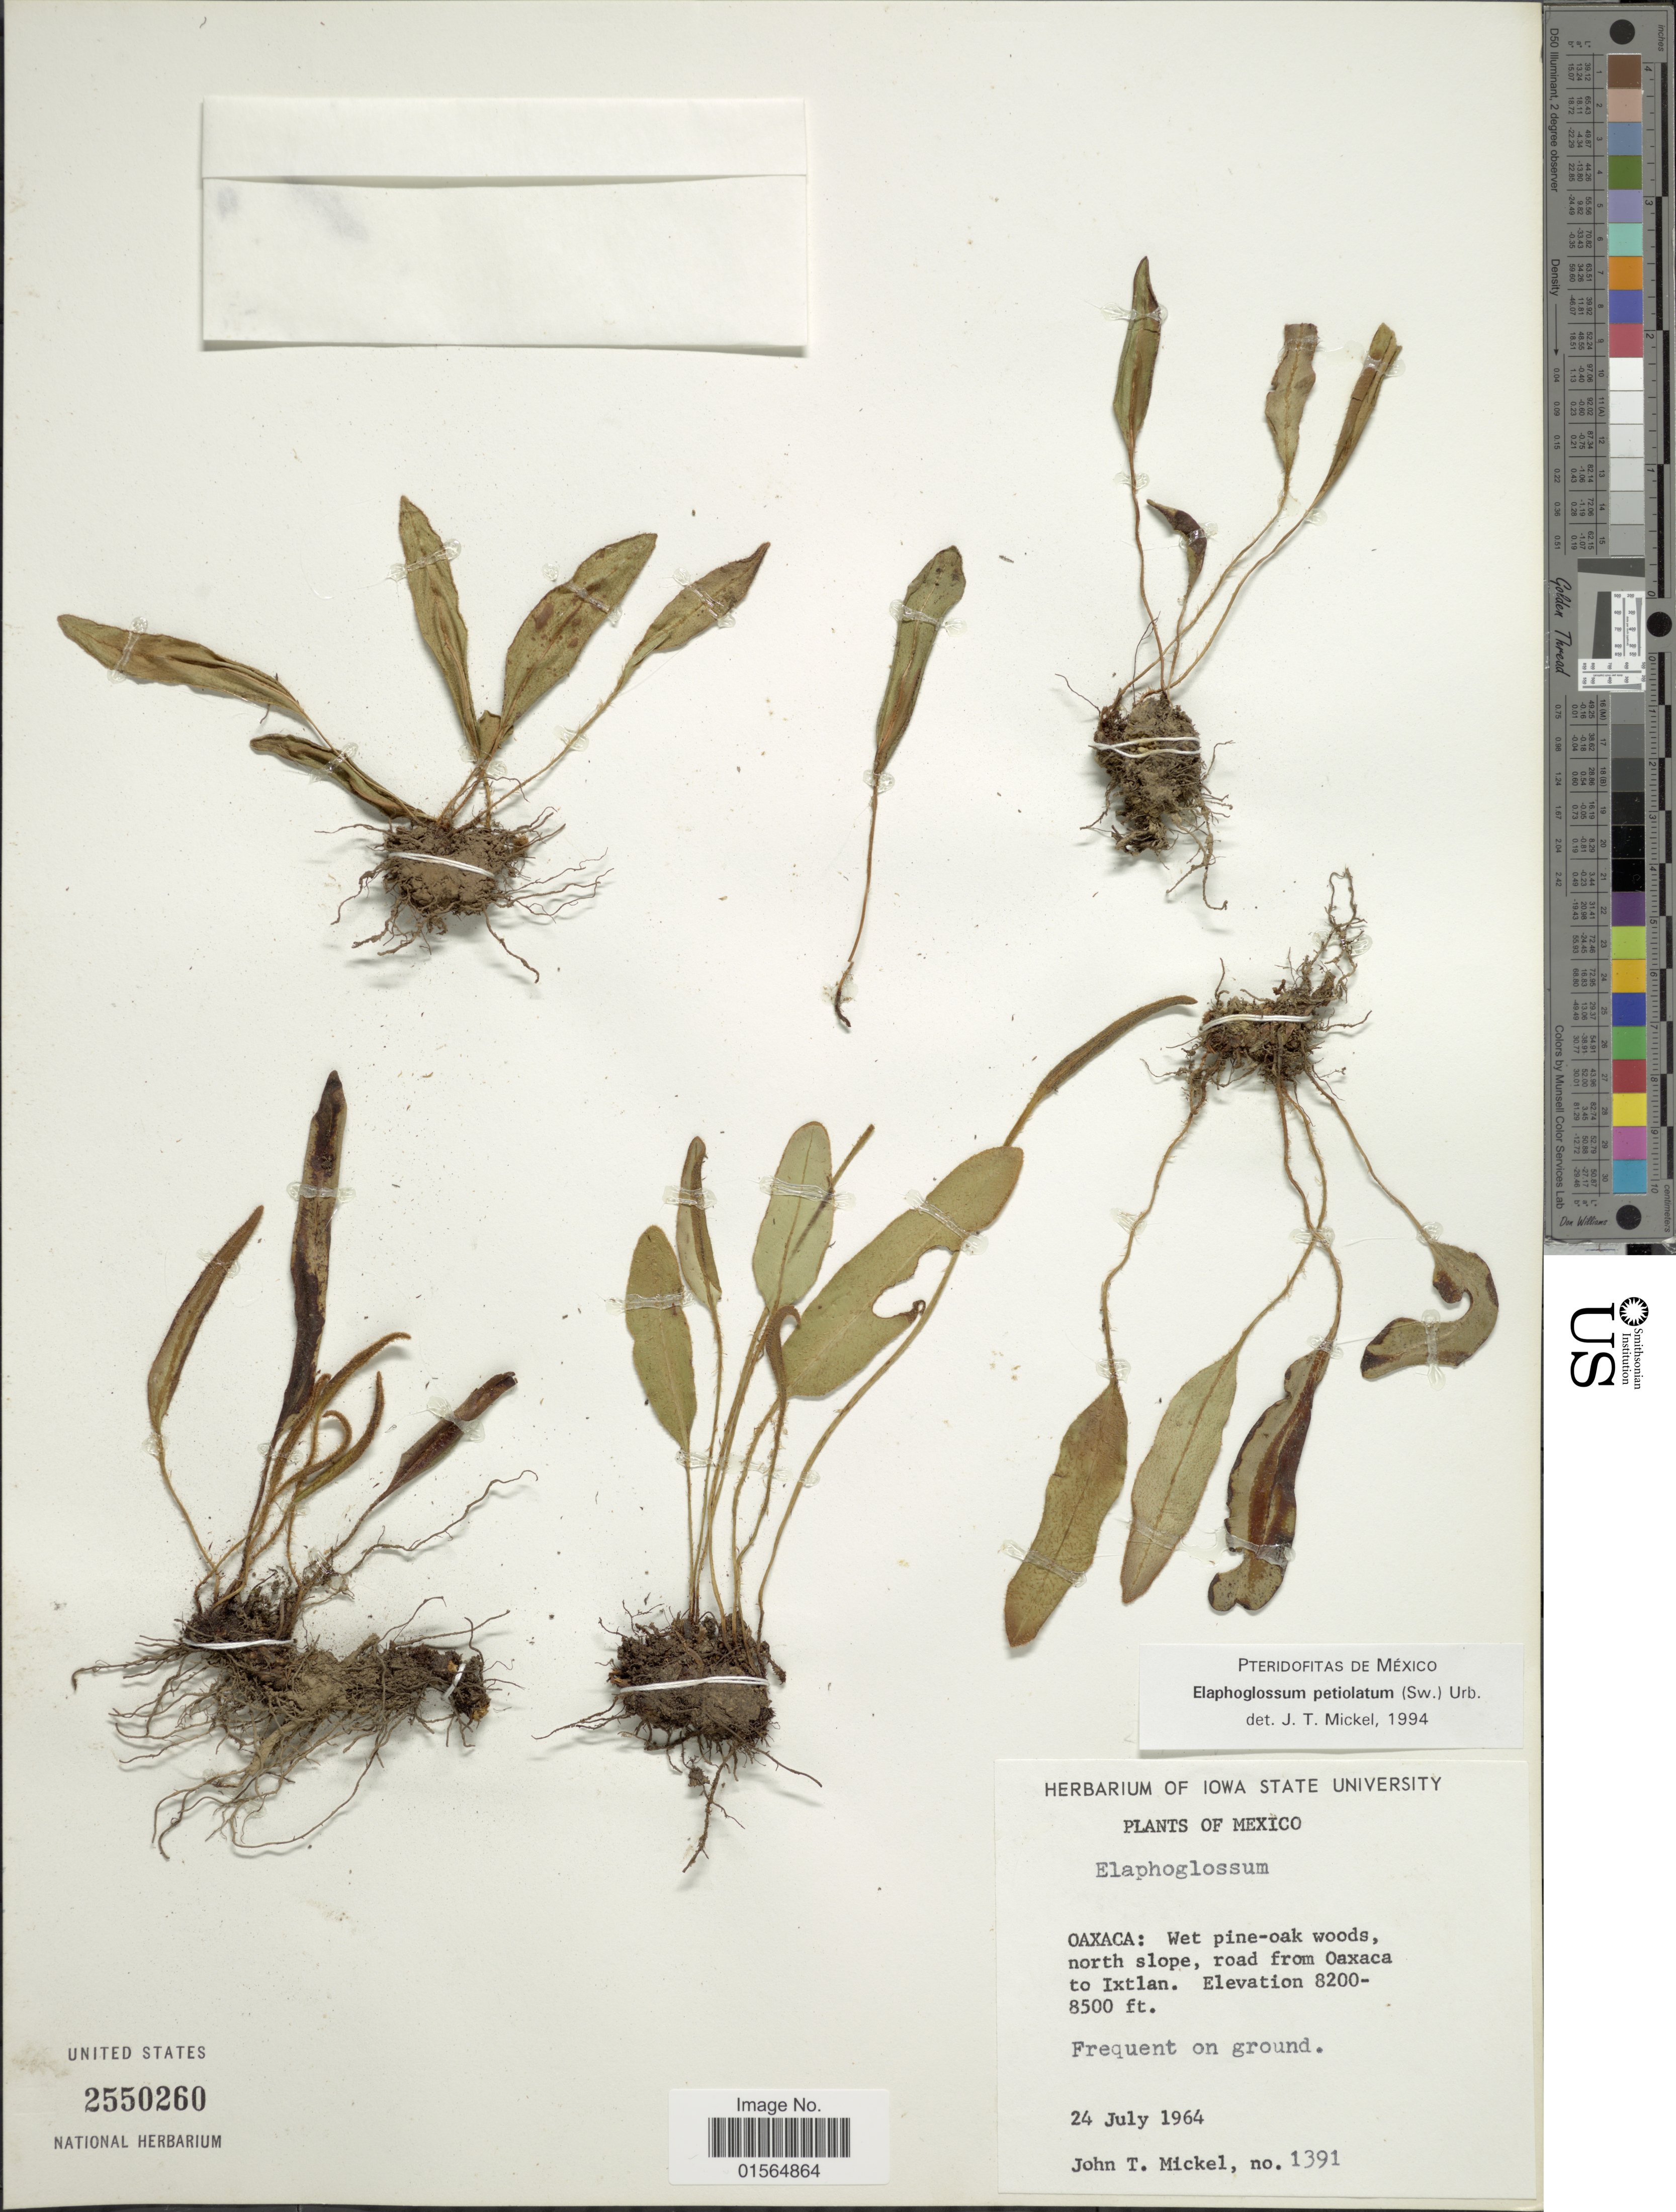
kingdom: Plantae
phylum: Tracheophyta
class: Polypodiopsida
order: Polypodiales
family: Dryopteridaceae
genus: Elaphoglossum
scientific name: Elaphoglossum petiolatum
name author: (Sw.) Urb.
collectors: J. T. Mickel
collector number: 1391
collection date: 1964-07-24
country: Mexico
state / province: Oaxaca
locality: Wet pine oak woods, north slope, road from Oaxaca to Ixtlan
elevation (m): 2499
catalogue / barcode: US 2550260